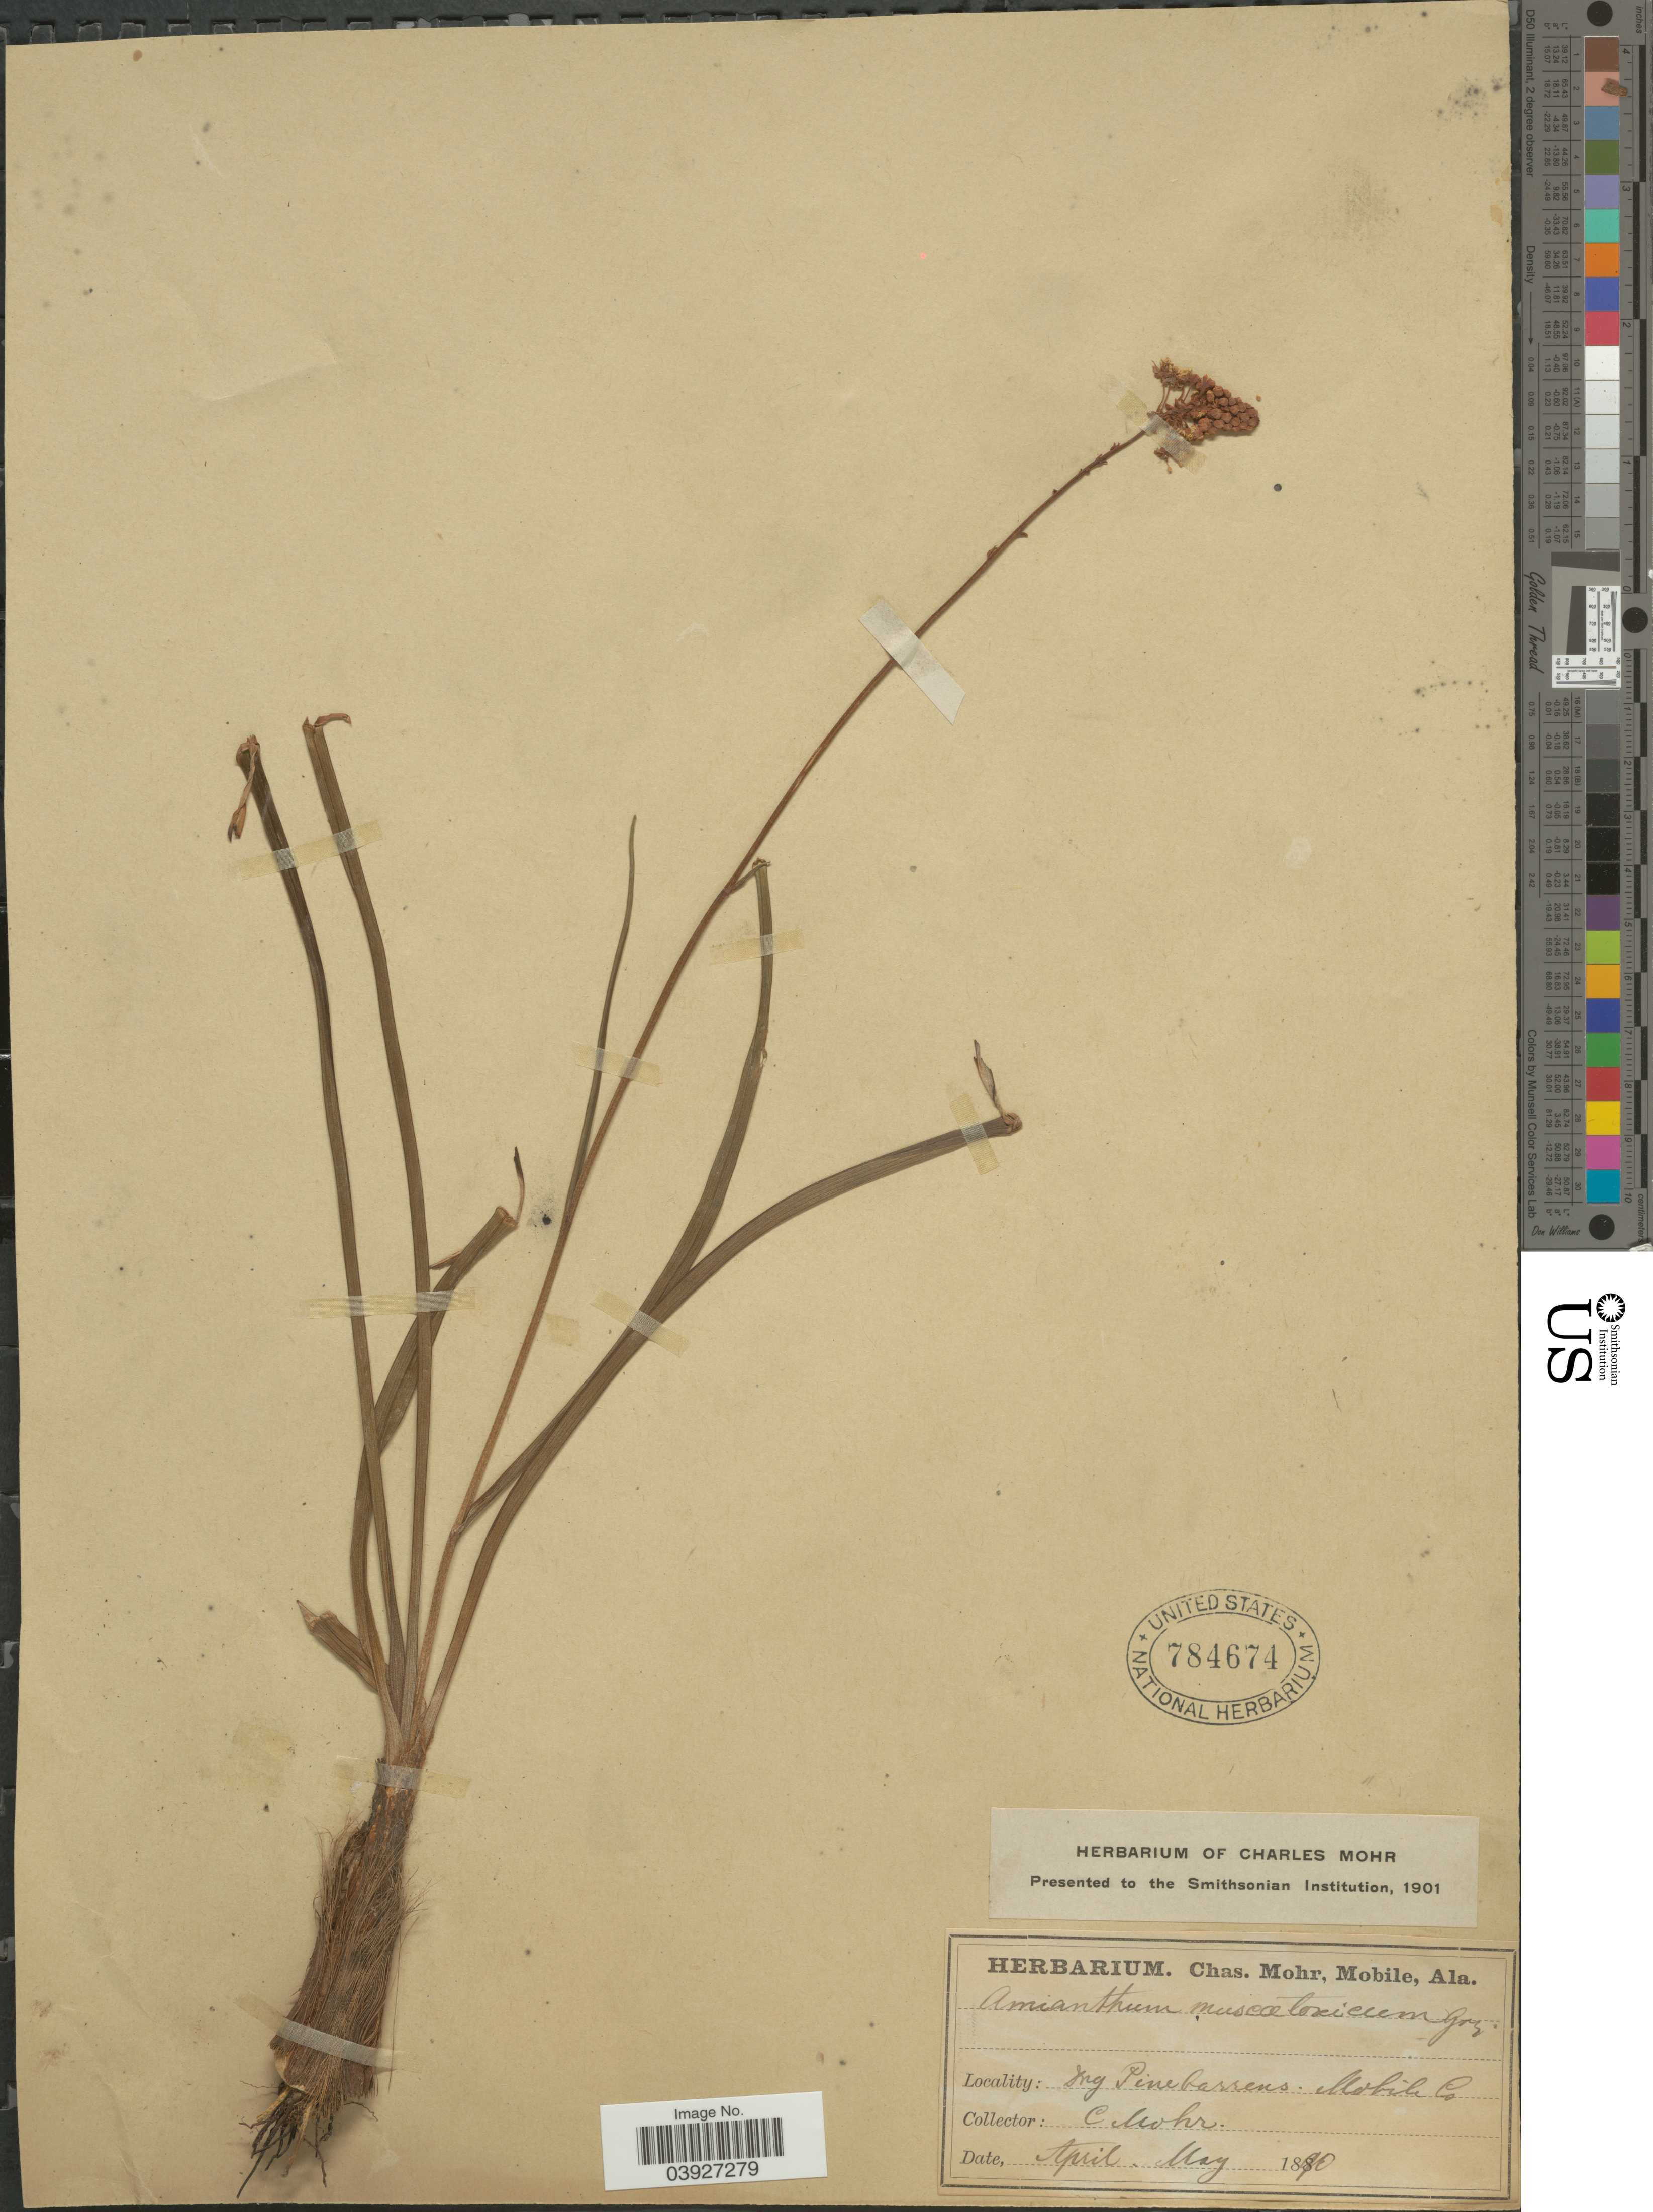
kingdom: Plantae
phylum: Tracheophyta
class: Liliopsida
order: Liliales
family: Melanthiaceae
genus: Amianthium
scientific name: Amianthium muscitoxicum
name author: (Walter) A. Gray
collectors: Mohr, C. T. (herbarium)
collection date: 1890-04/1890-05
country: United States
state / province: Alabama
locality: Mobile Co.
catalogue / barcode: US 784674